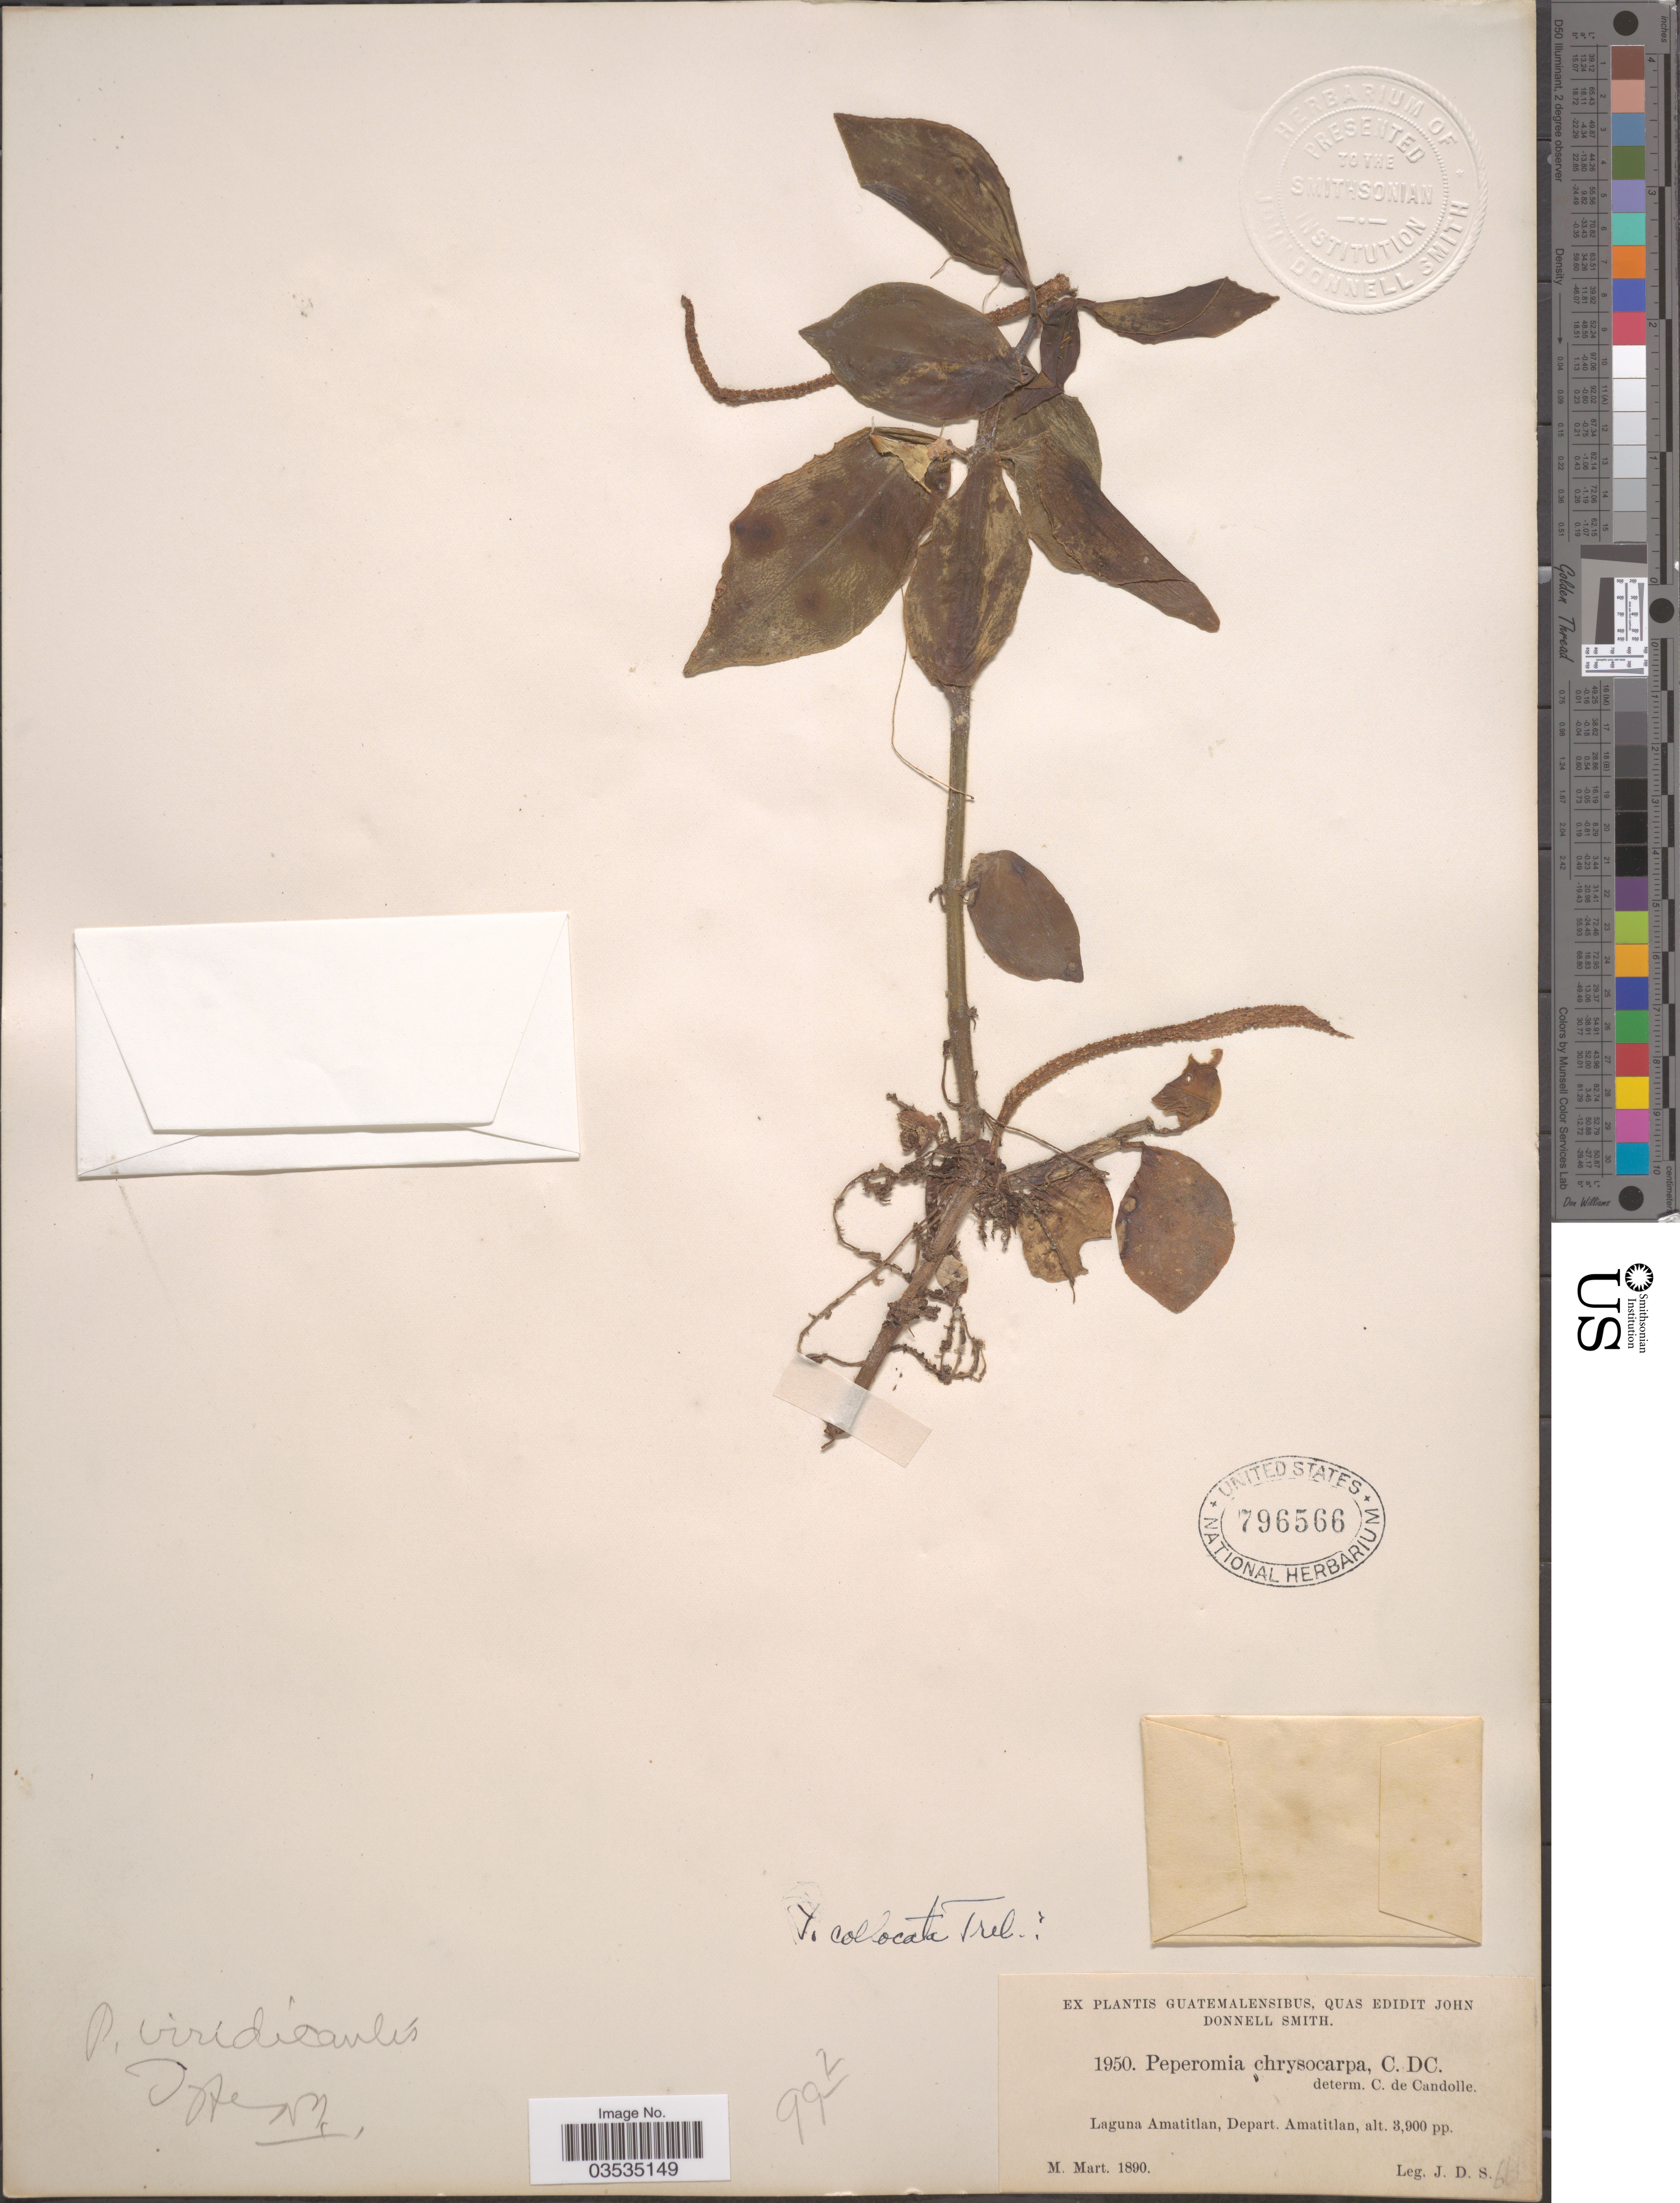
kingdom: Plantae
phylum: Tracheophyta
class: Magnoliopsida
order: Piperales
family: Piperaceae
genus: Peperomia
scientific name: Peperomia san-joseana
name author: C. DC.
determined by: Jiménez, José Estaban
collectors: J. Donnell Smith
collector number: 1950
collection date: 1890-03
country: Guatemala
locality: Laguna Amatitlan, Depart. Amatitlan.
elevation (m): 1189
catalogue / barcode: US 796566